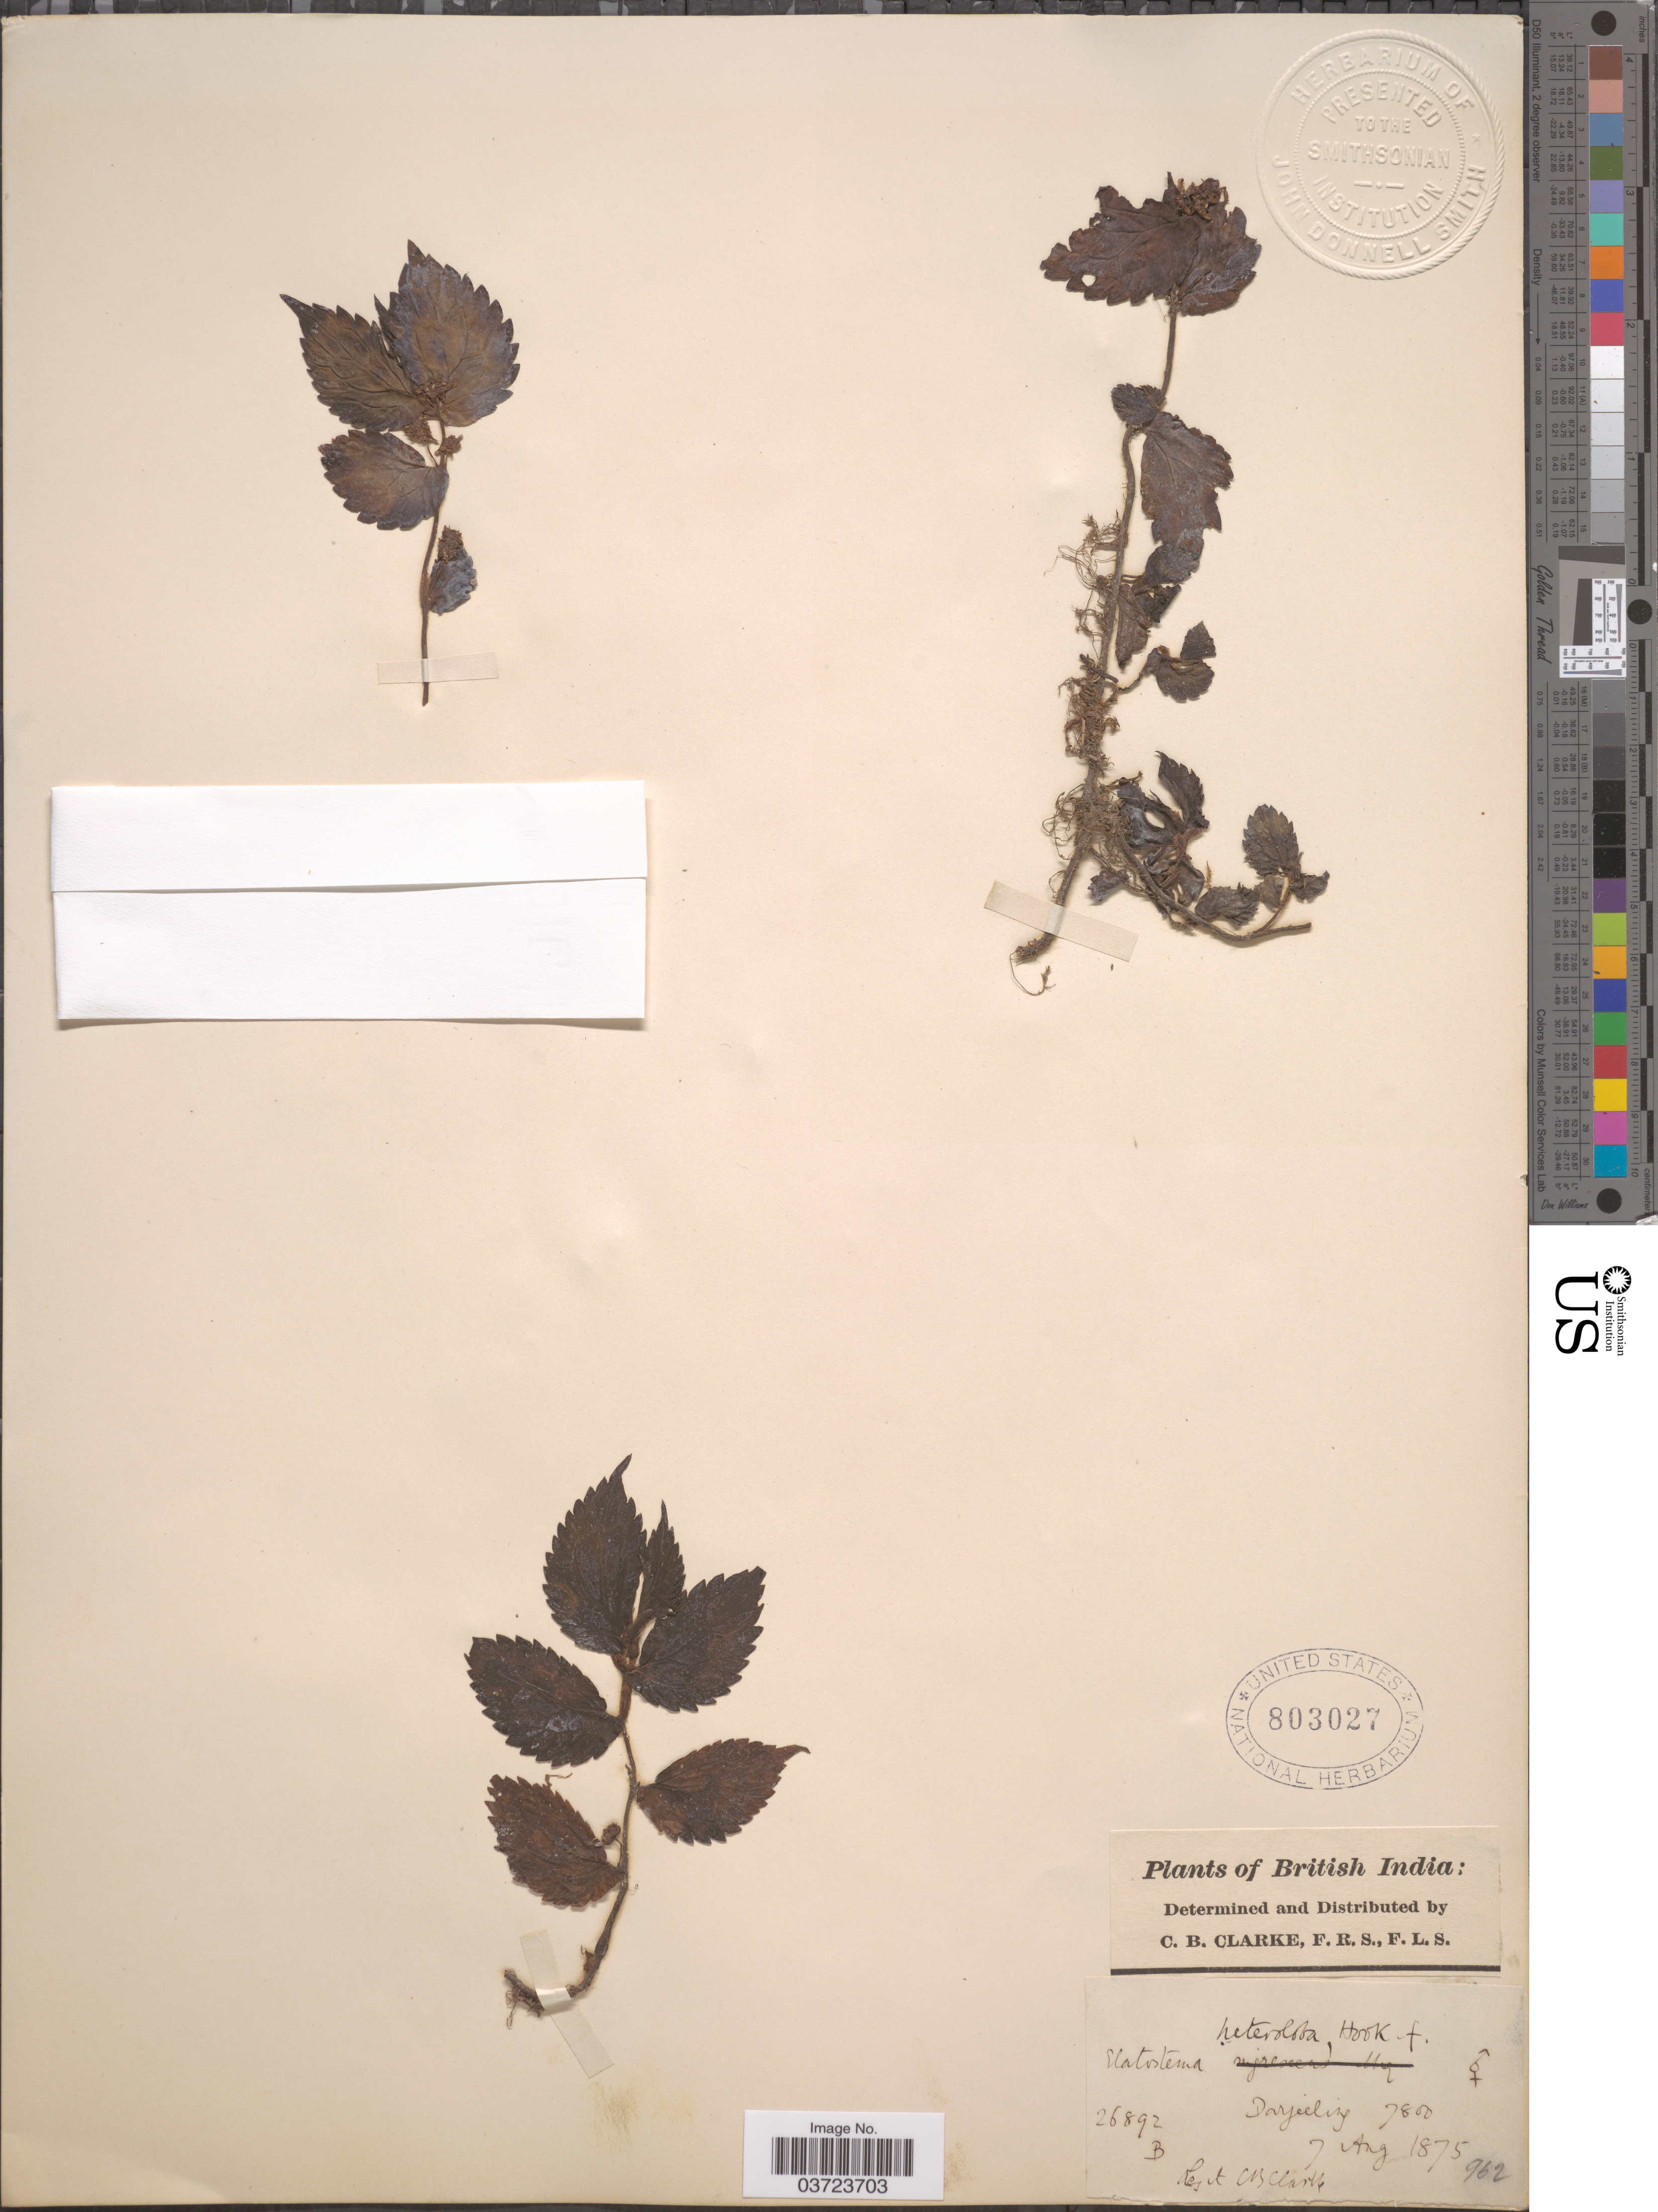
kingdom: Plantae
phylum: Tracheophyta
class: Magnoliopsida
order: Rosales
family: Urticaceae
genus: Elatostema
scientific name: Elatostema heteroloba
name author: (Wedd.) Hallier f.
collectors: C. B. Clarke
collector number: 26892B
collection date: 1875-08-07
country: India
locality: British India: Darjeeling.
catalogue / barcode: US 803027